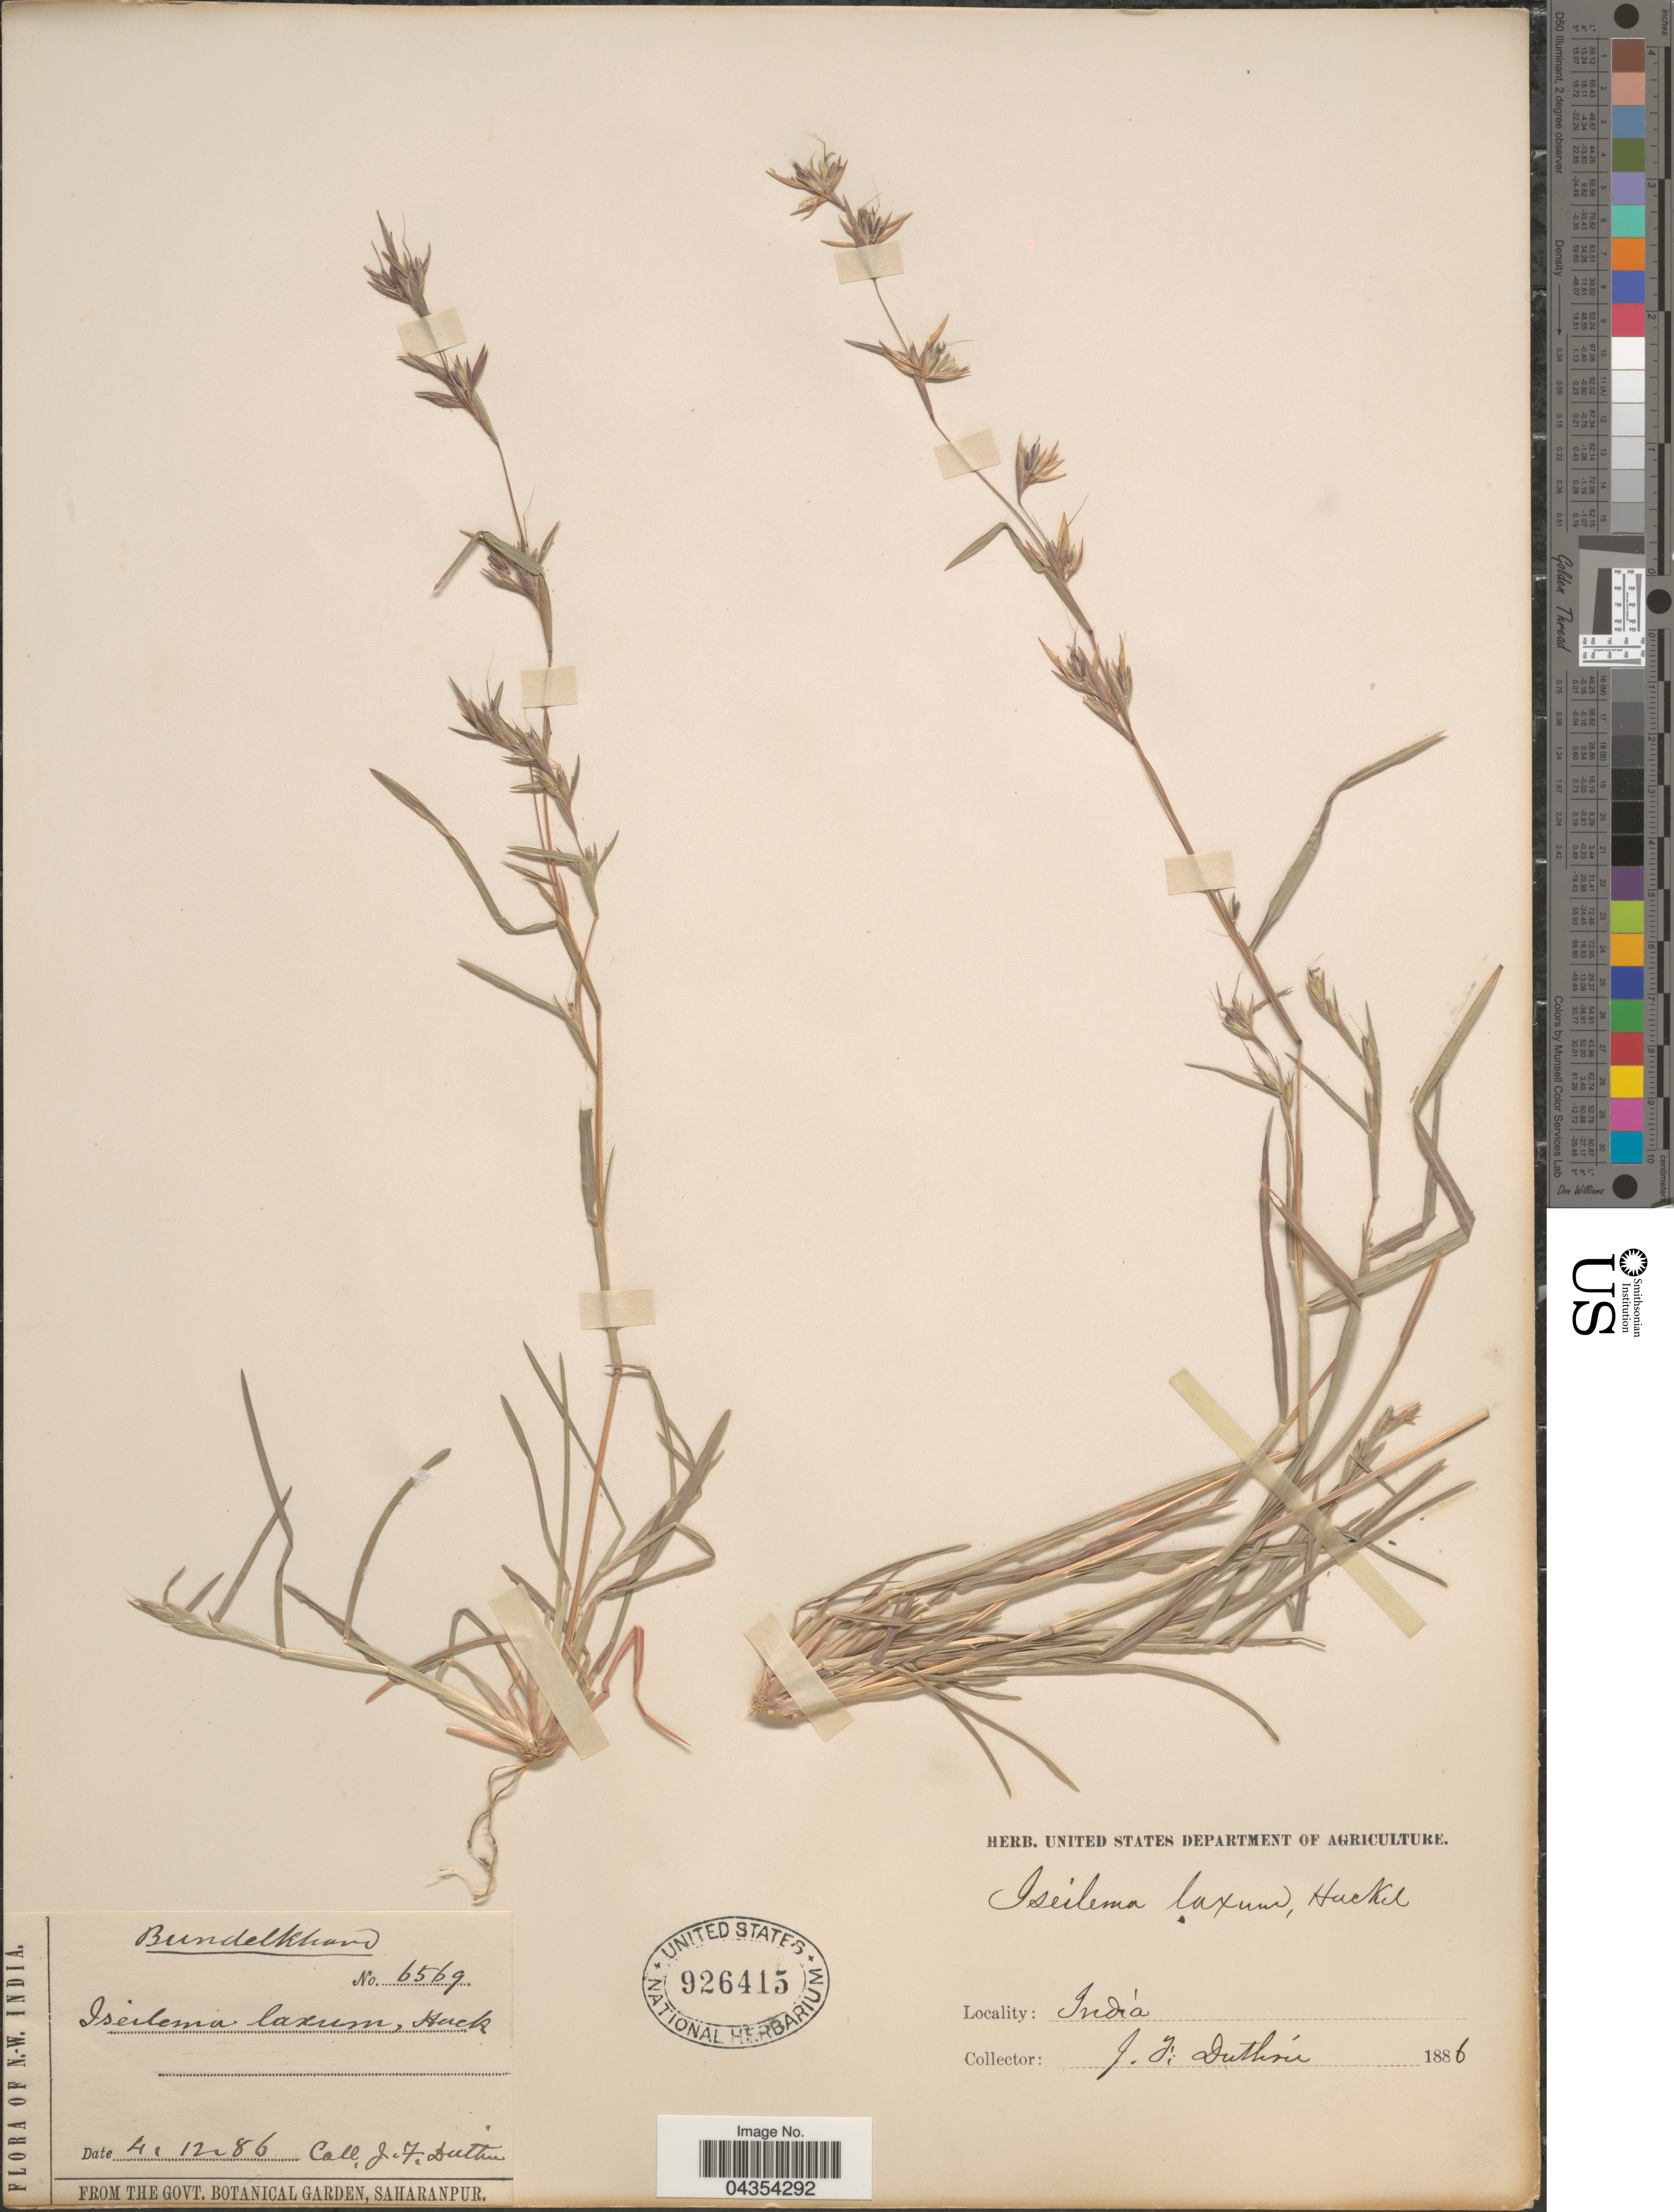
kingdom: Plantae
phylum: Tracheophyta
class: Liliopsida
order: Poales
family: Poaceae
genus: Iseilema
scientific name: Iseilema jainiana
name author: P. Umam. & P. Daniel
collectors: J. F. Duthie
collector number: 6569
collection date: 1886-12-04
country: India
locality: N.-W. India.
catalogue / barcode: US 926415